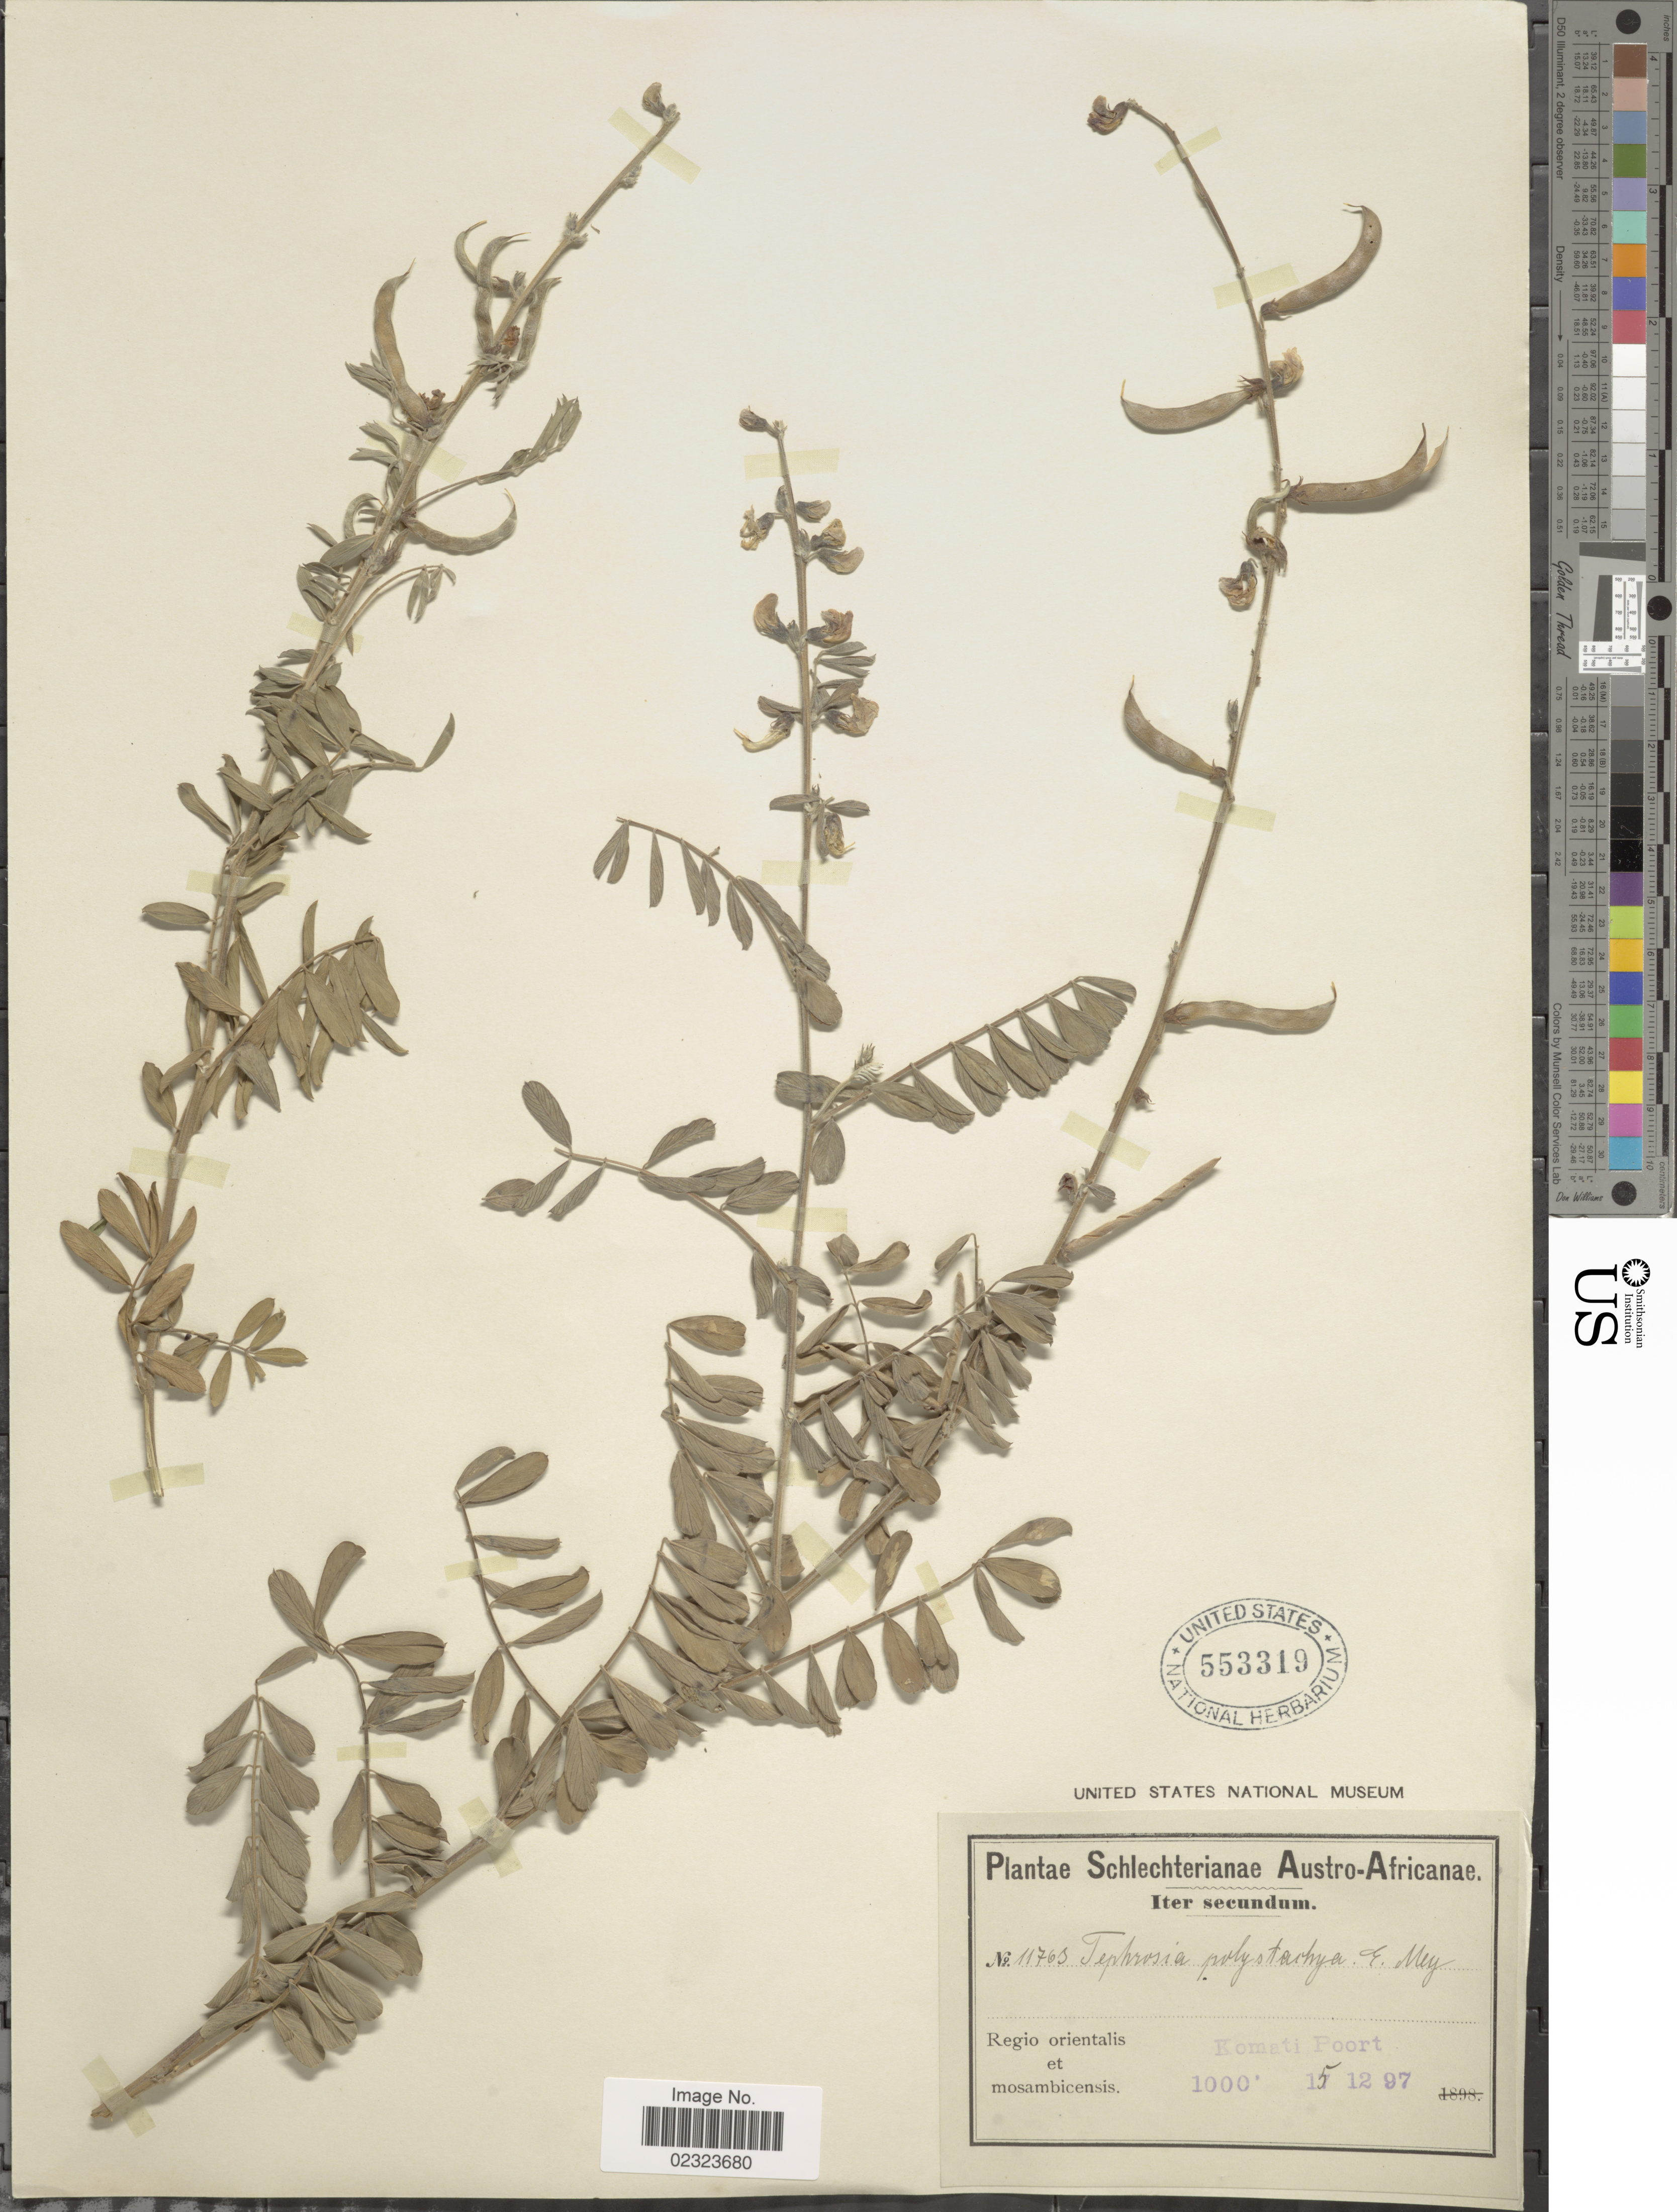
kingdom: Plantae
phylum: Tracheophyta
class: Magnoliopsida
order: Fabales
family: Fabaceae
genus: Tephrosia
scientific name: Tephrosia polystachya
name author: E. Mey.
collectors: Schlechter, --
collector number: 11763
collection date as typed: Transcribed d/m/y: 15/12/97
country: Mozambique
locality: Austro-Africanae, Iter secundum, Regio orientalis et mosambicensis, Komati Poort.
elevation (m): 305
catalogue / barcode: US 553319